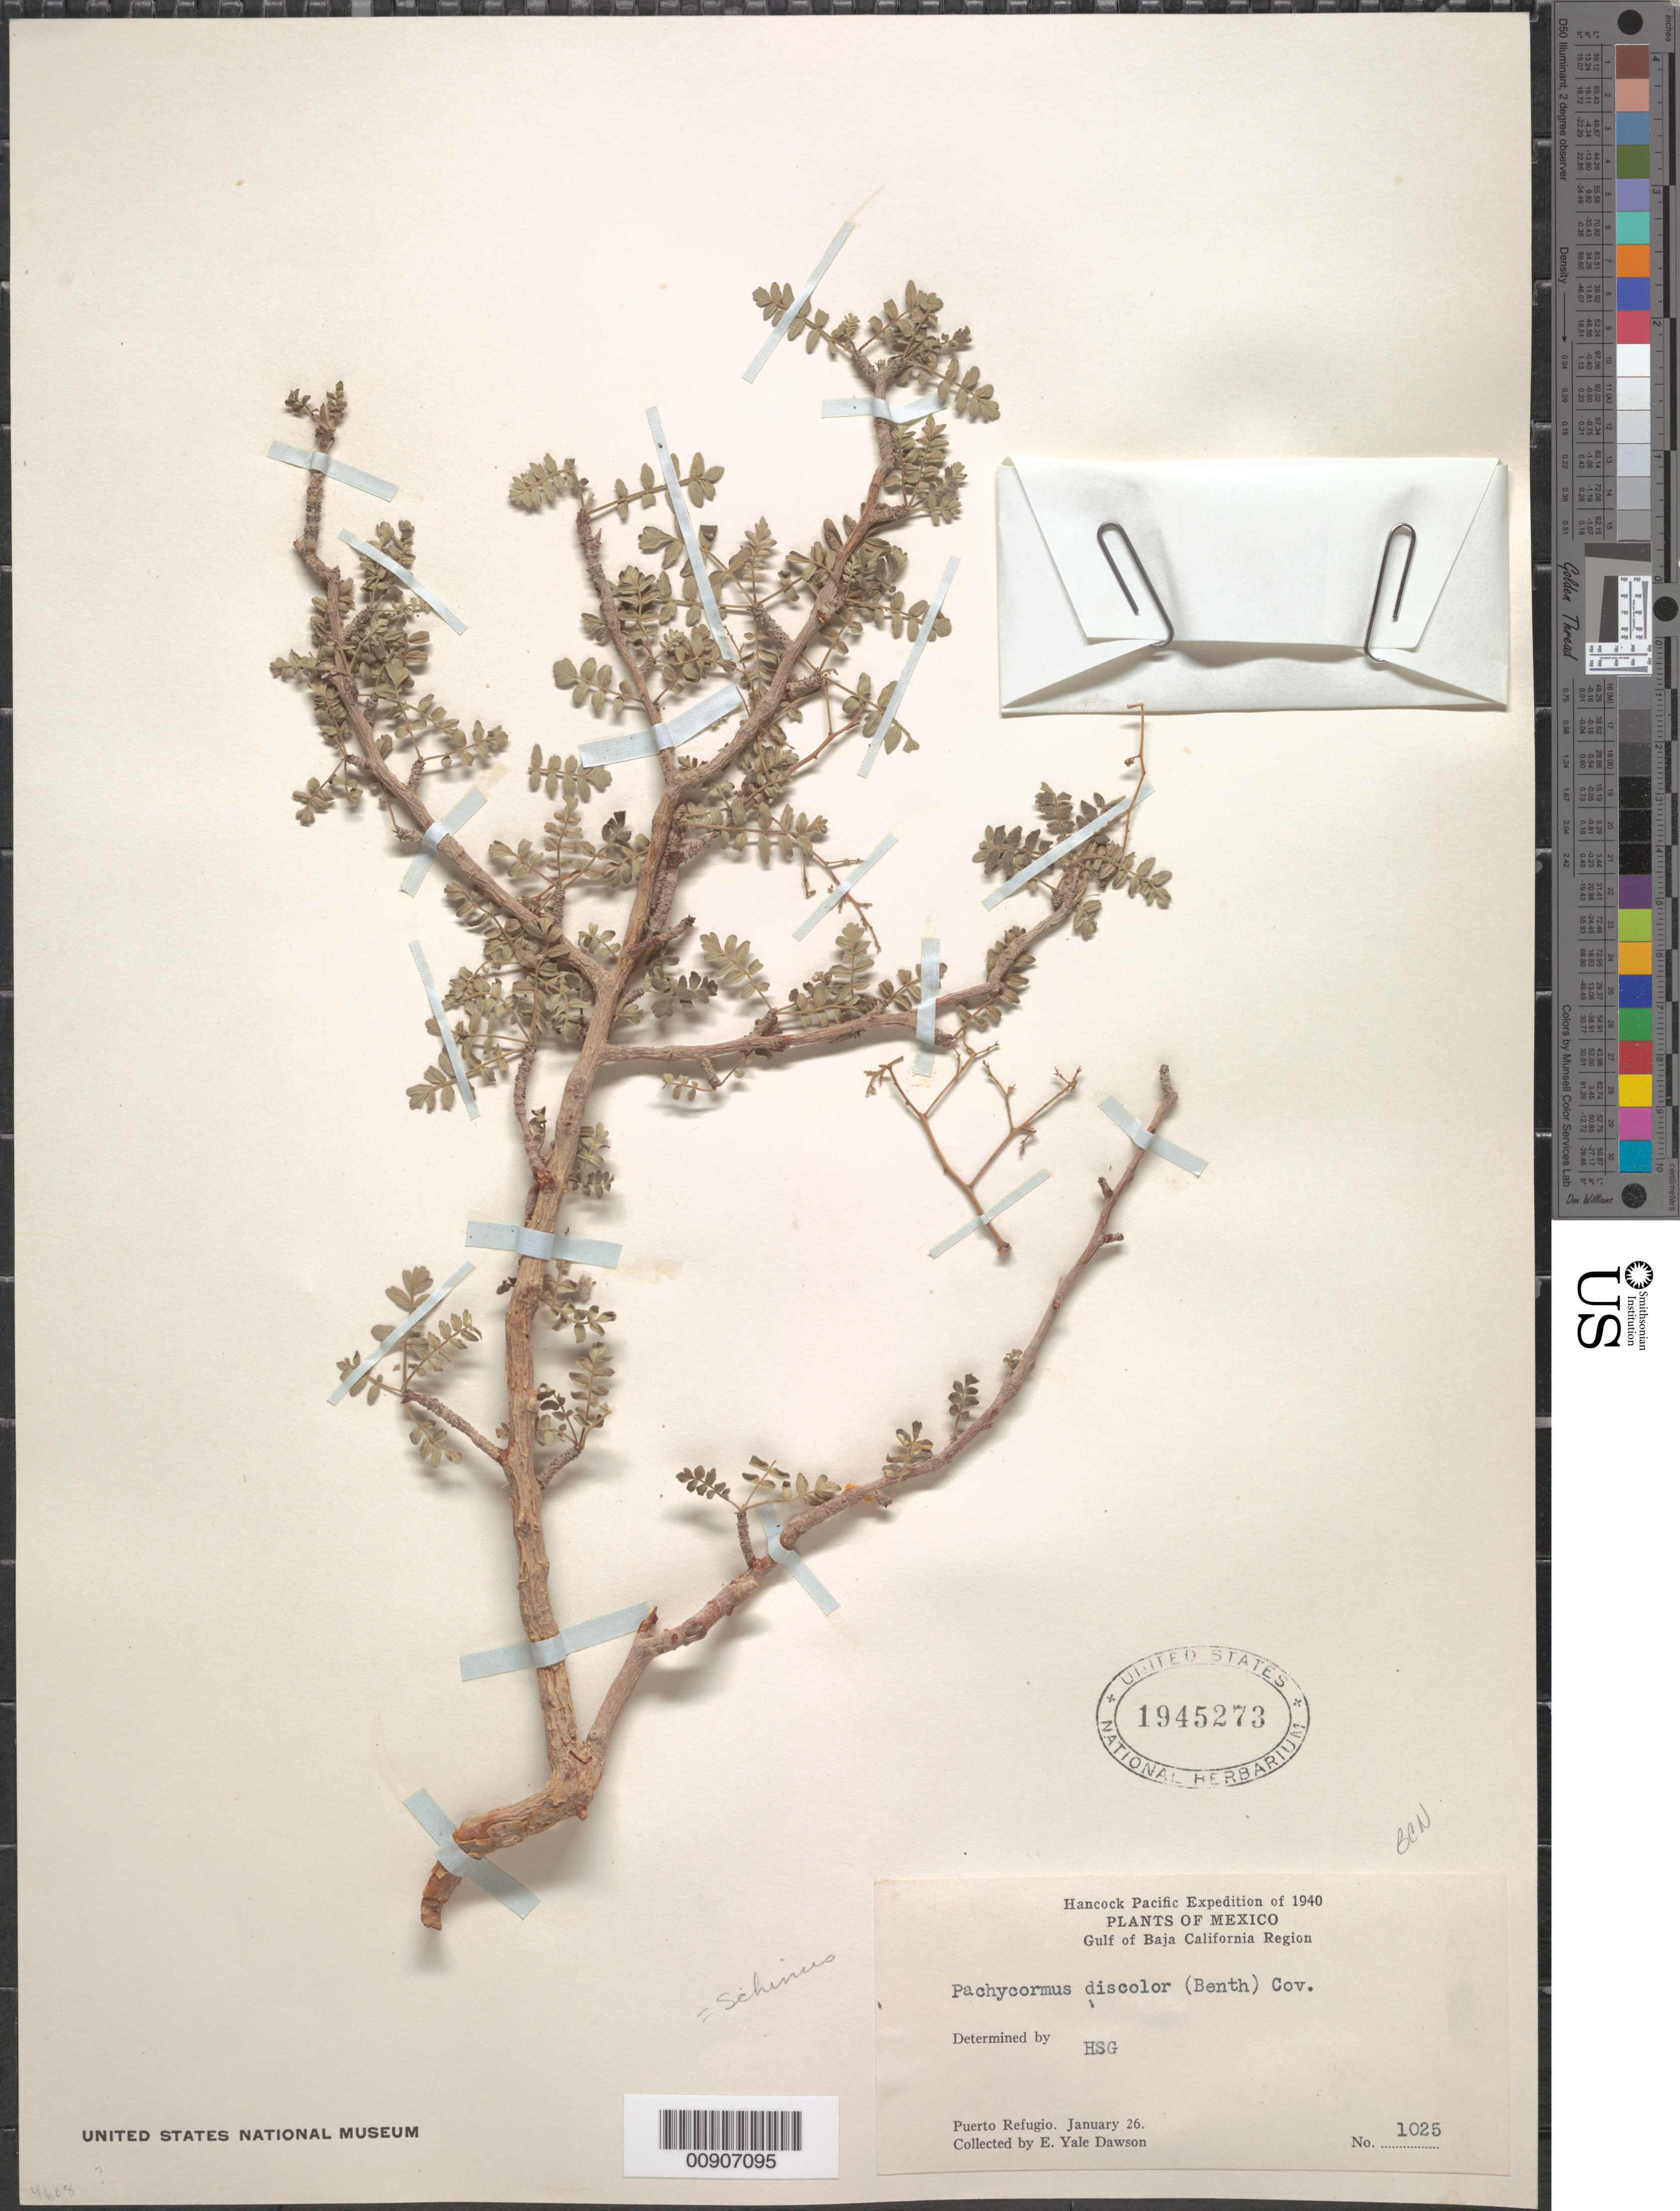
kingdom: Plantae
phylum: Tracheophyta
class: Magnoliopsida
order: Sapindales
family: Anacardiaceae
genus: Pachycormus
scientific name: Pachycormus discolor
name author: (Benth.) Coville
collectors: E. Y. Dawson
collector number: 1025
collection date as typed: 26 Jan 1940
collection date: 1940-01-26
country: Mexico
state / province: Baja California Norte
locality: Puerto Refugio. Gulf of Baja California Region.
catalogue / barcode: US 1945273